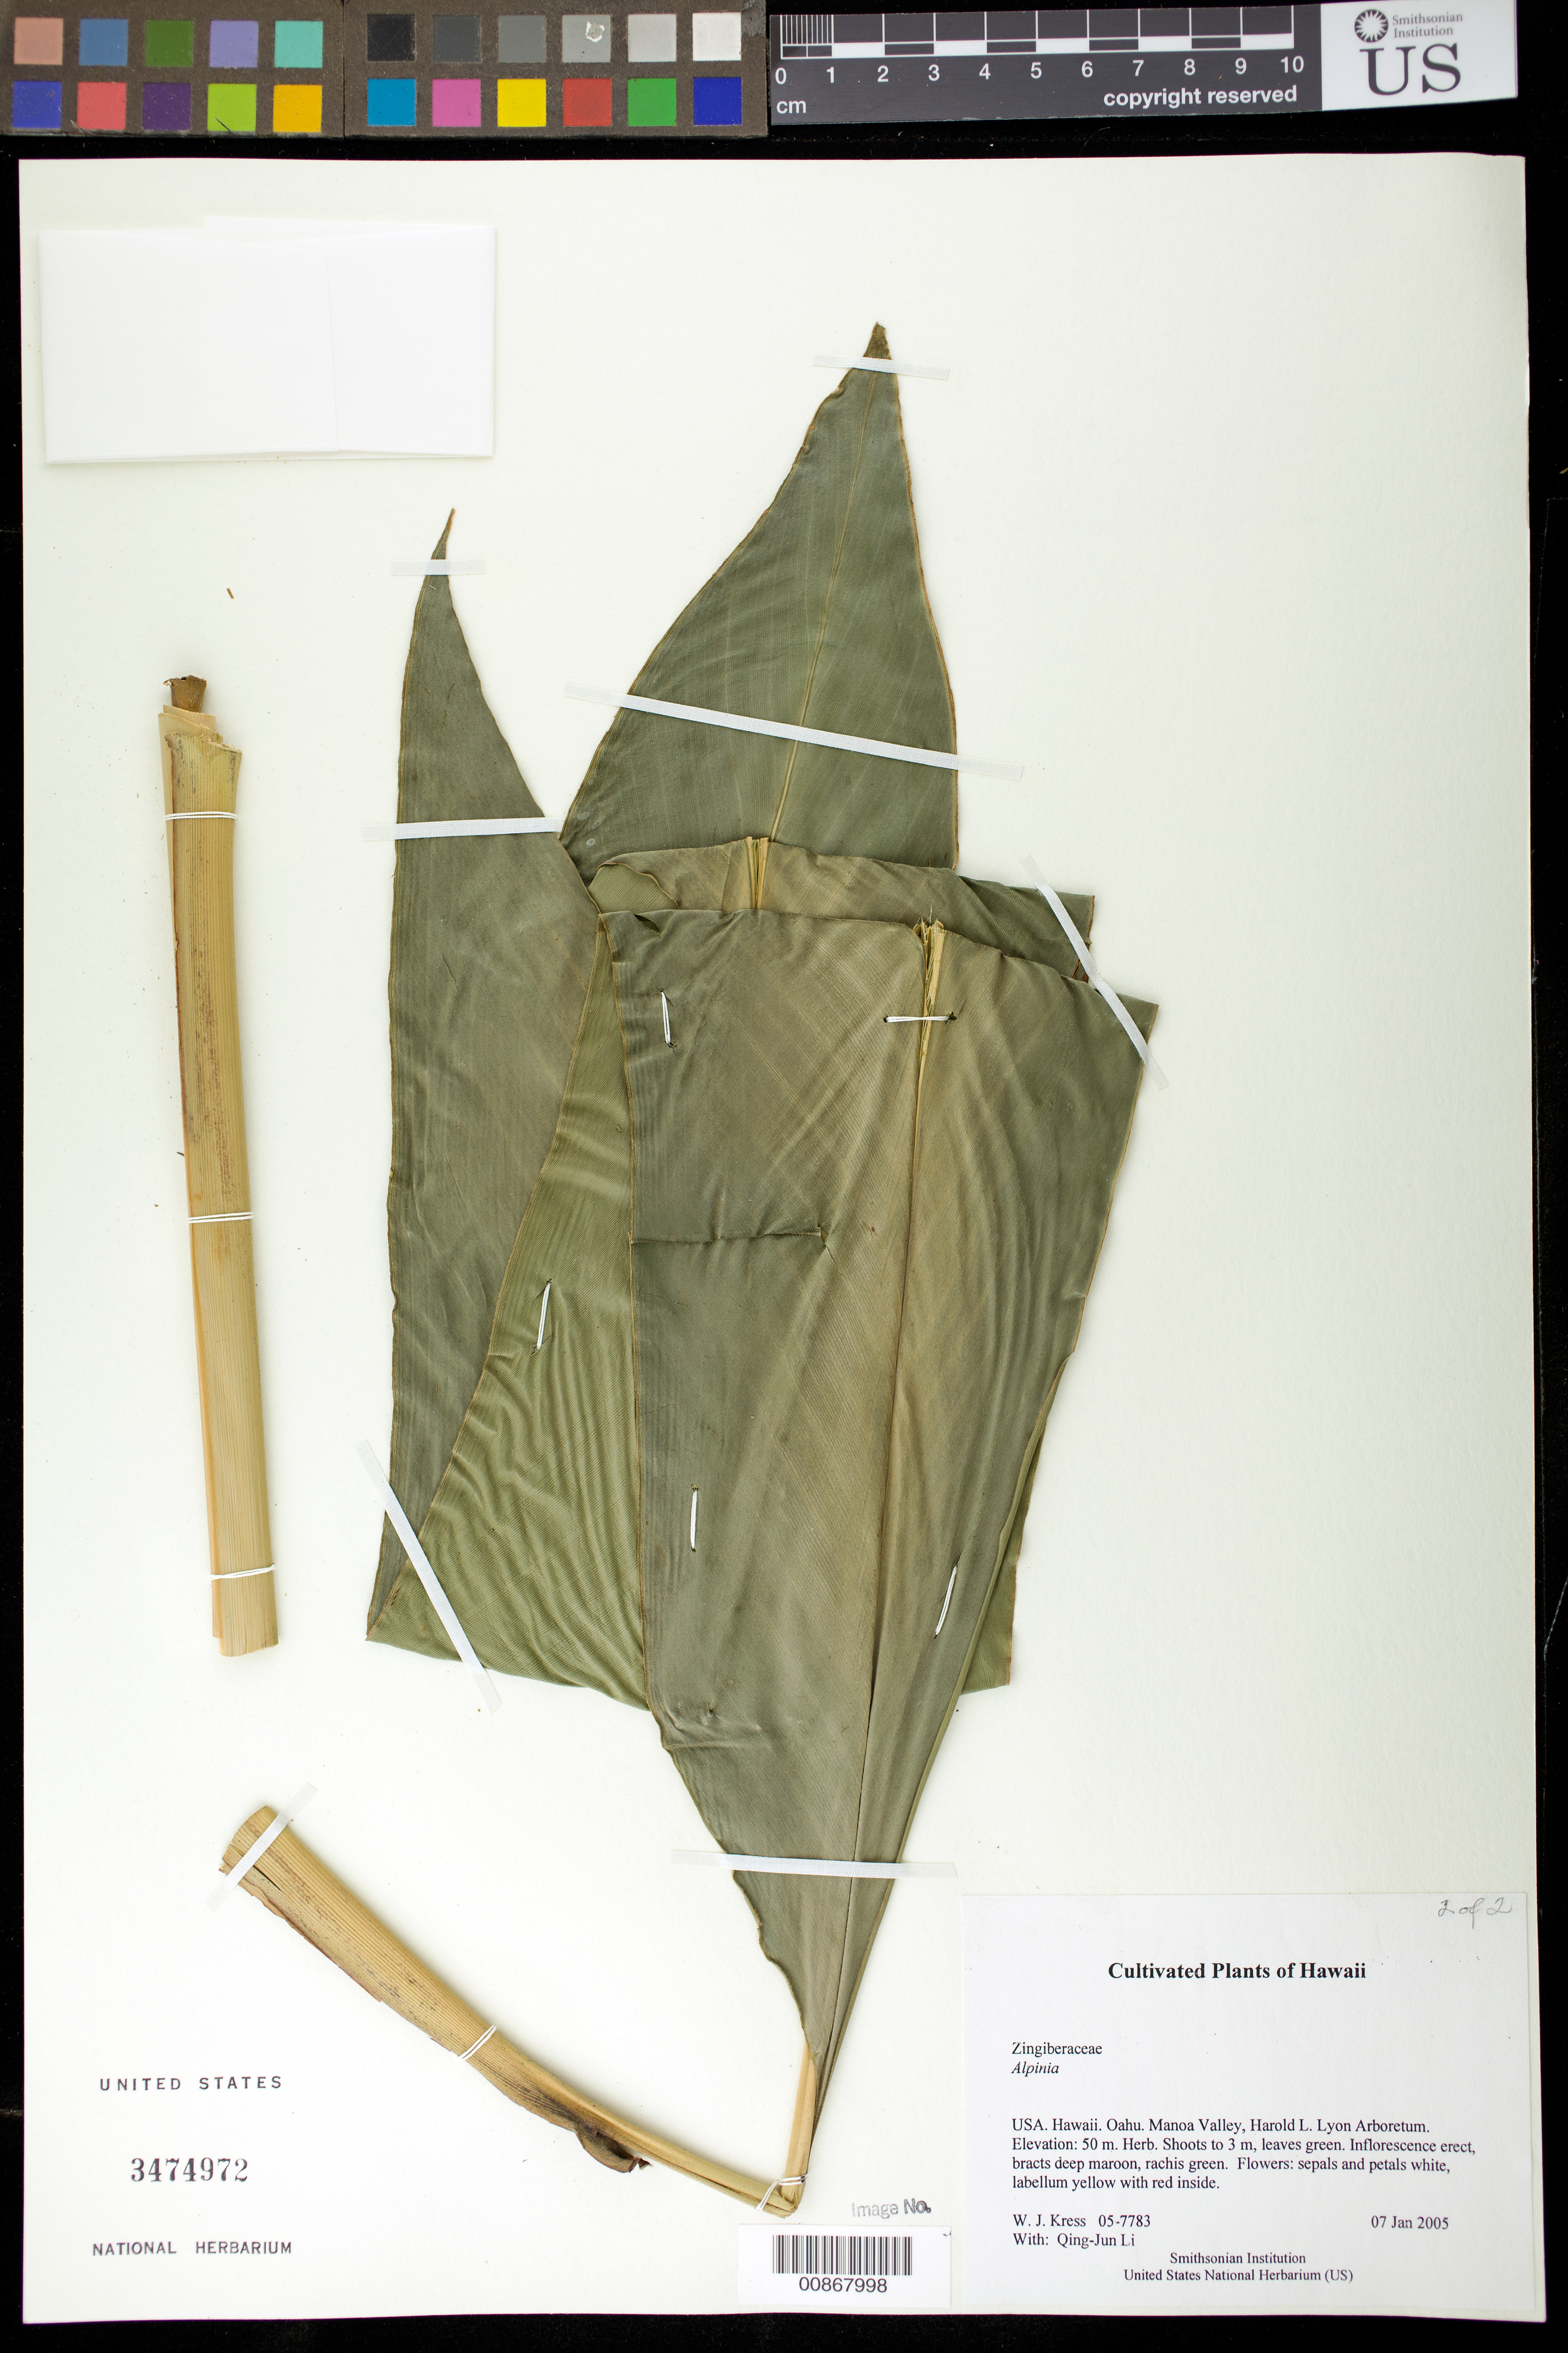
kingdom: Plantae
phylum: Tracheophyta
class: Liliopsida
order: Zingiberales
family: Zingiberaceae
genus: Alpinia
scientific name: Alpinia sp.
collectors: W. J. Kress & Q. J. Li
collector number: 05-7783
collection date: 2005-01-07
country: United States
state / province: Hawaii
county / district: Honolulu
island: Oahu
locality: Manoa Valley, Harold L. Lyon Arboretum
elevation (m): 50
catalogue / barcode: US 3474972